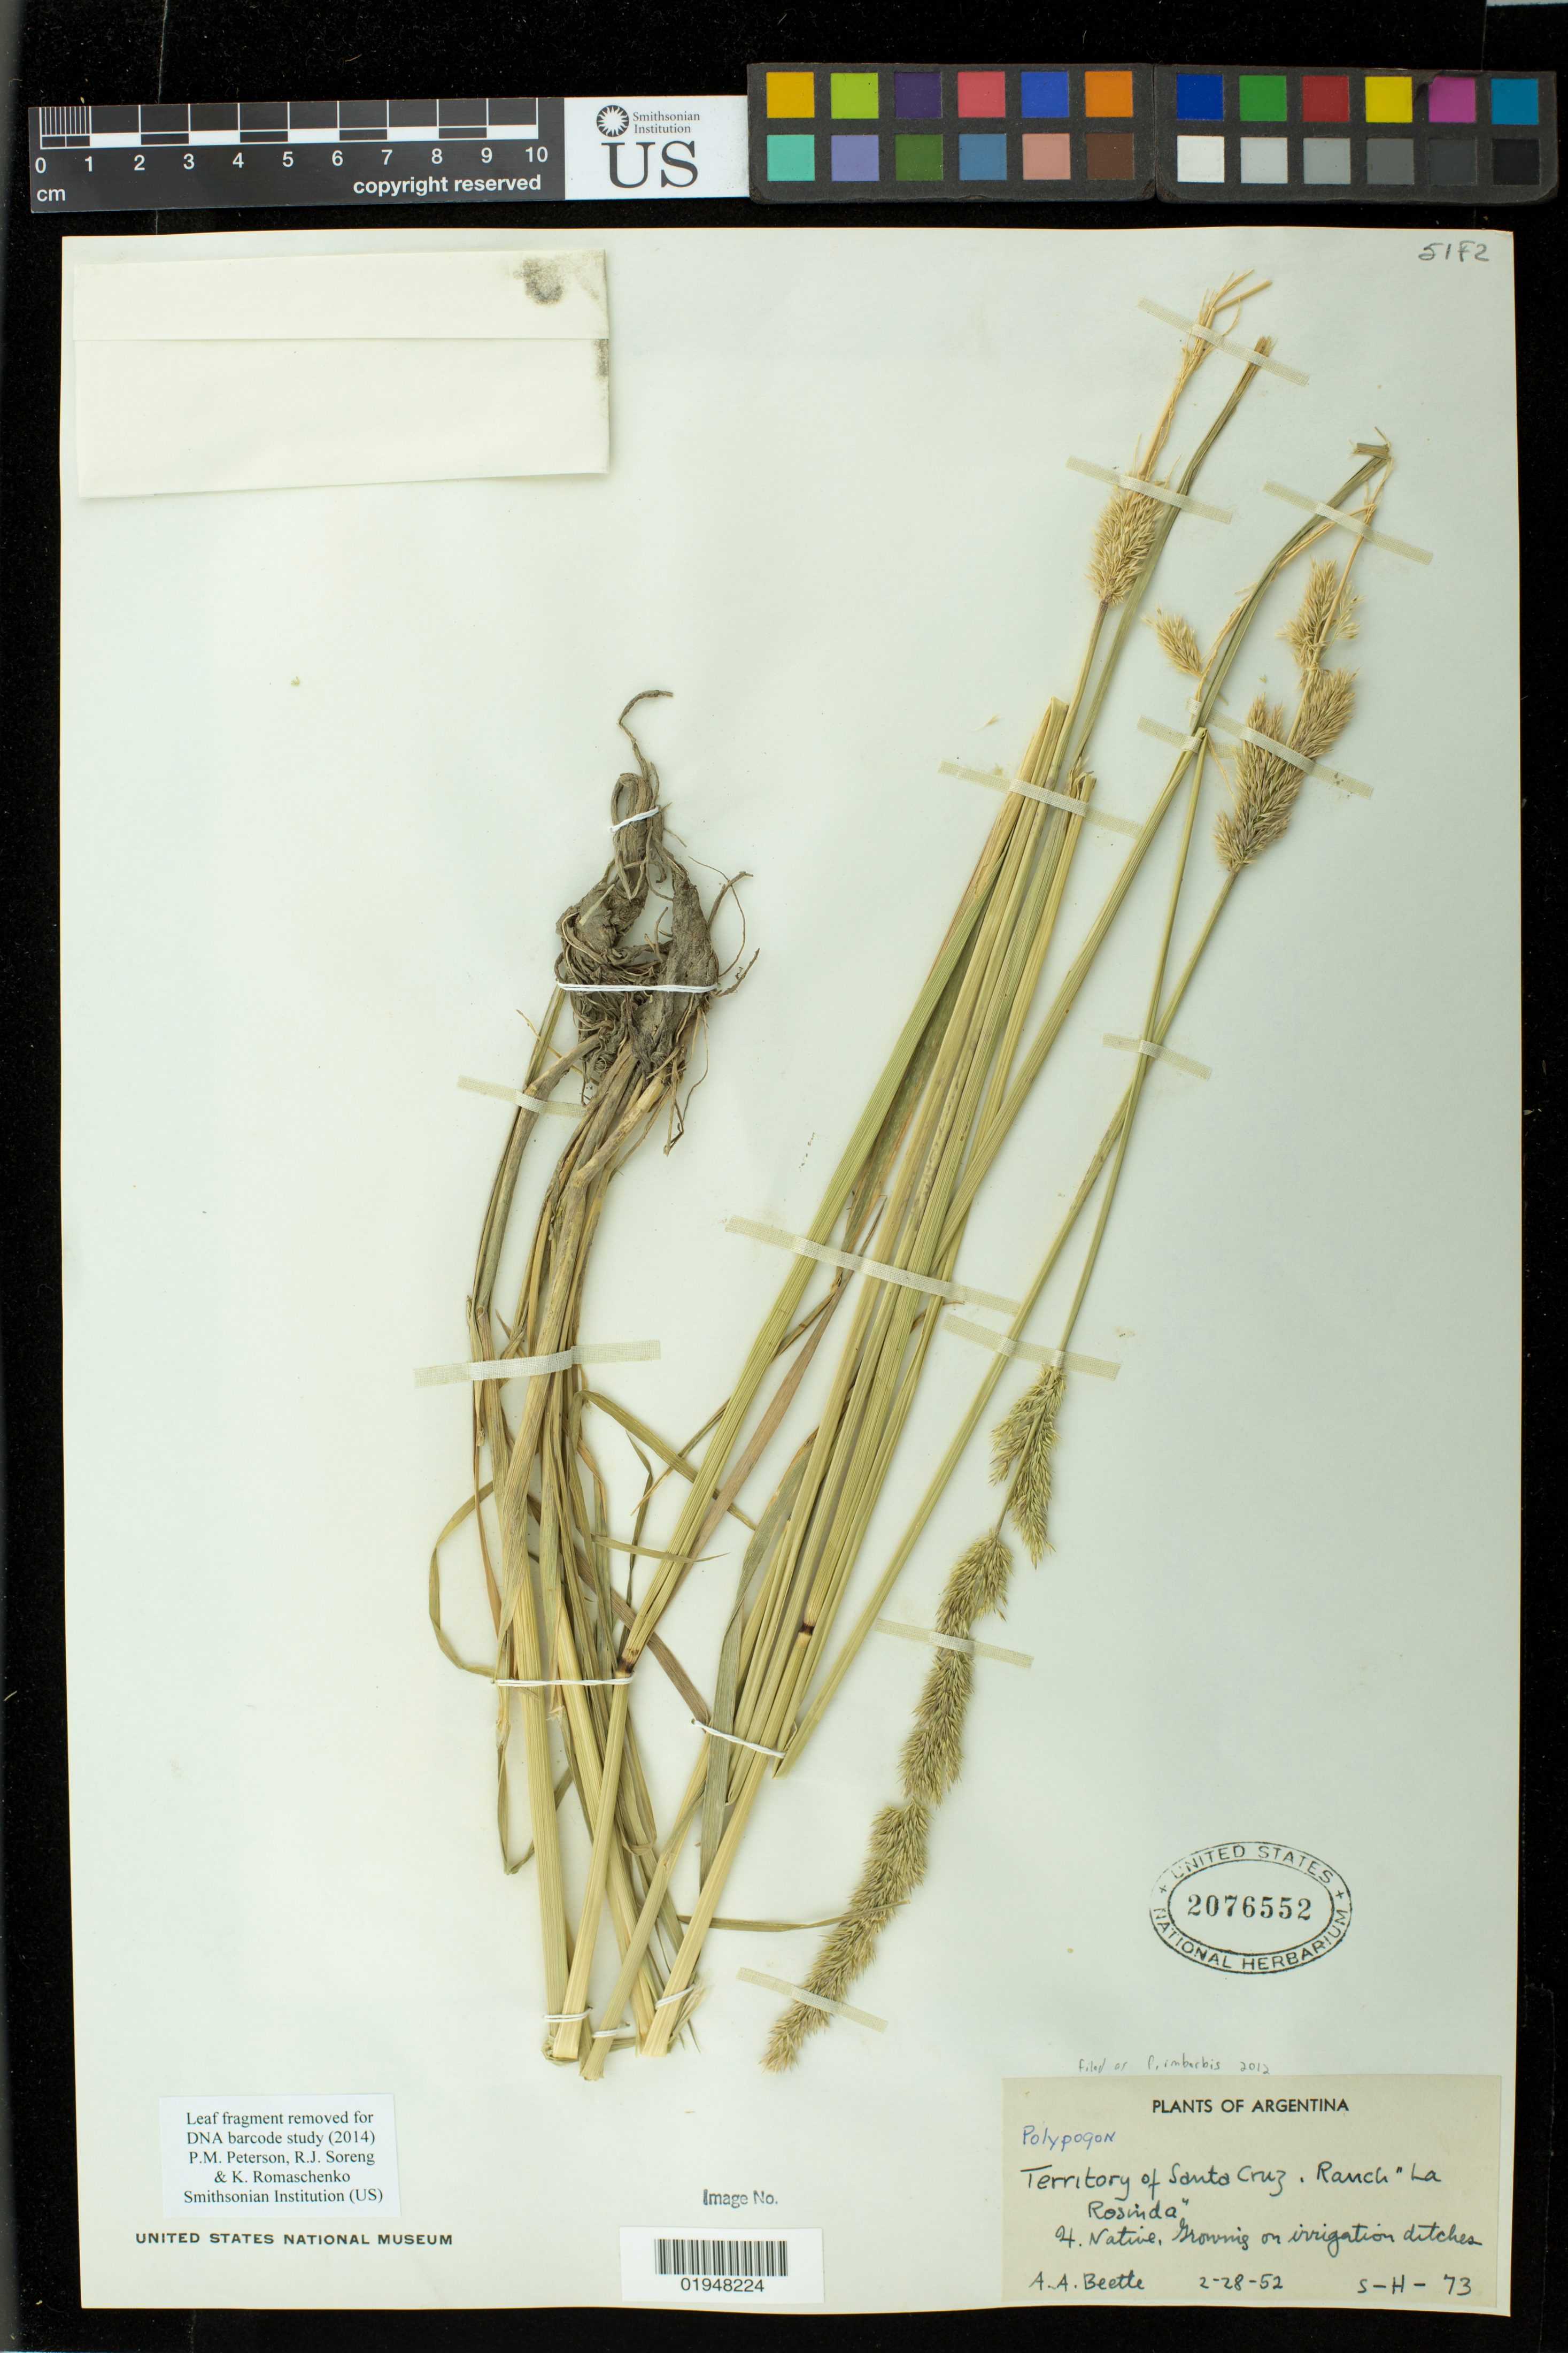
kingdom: Plantae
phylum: Tracheophyta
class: Liliopsida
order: Poales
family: Poaceae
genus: Polypogon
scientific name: Polypogon imberbis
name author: (Phil.) Johow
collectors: A. A. Beetle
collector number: S-H-73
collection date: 1952-02-28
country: Argentina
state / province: Santa Cruz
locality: Ranch "La Rosinda"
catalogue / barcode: US 2076552